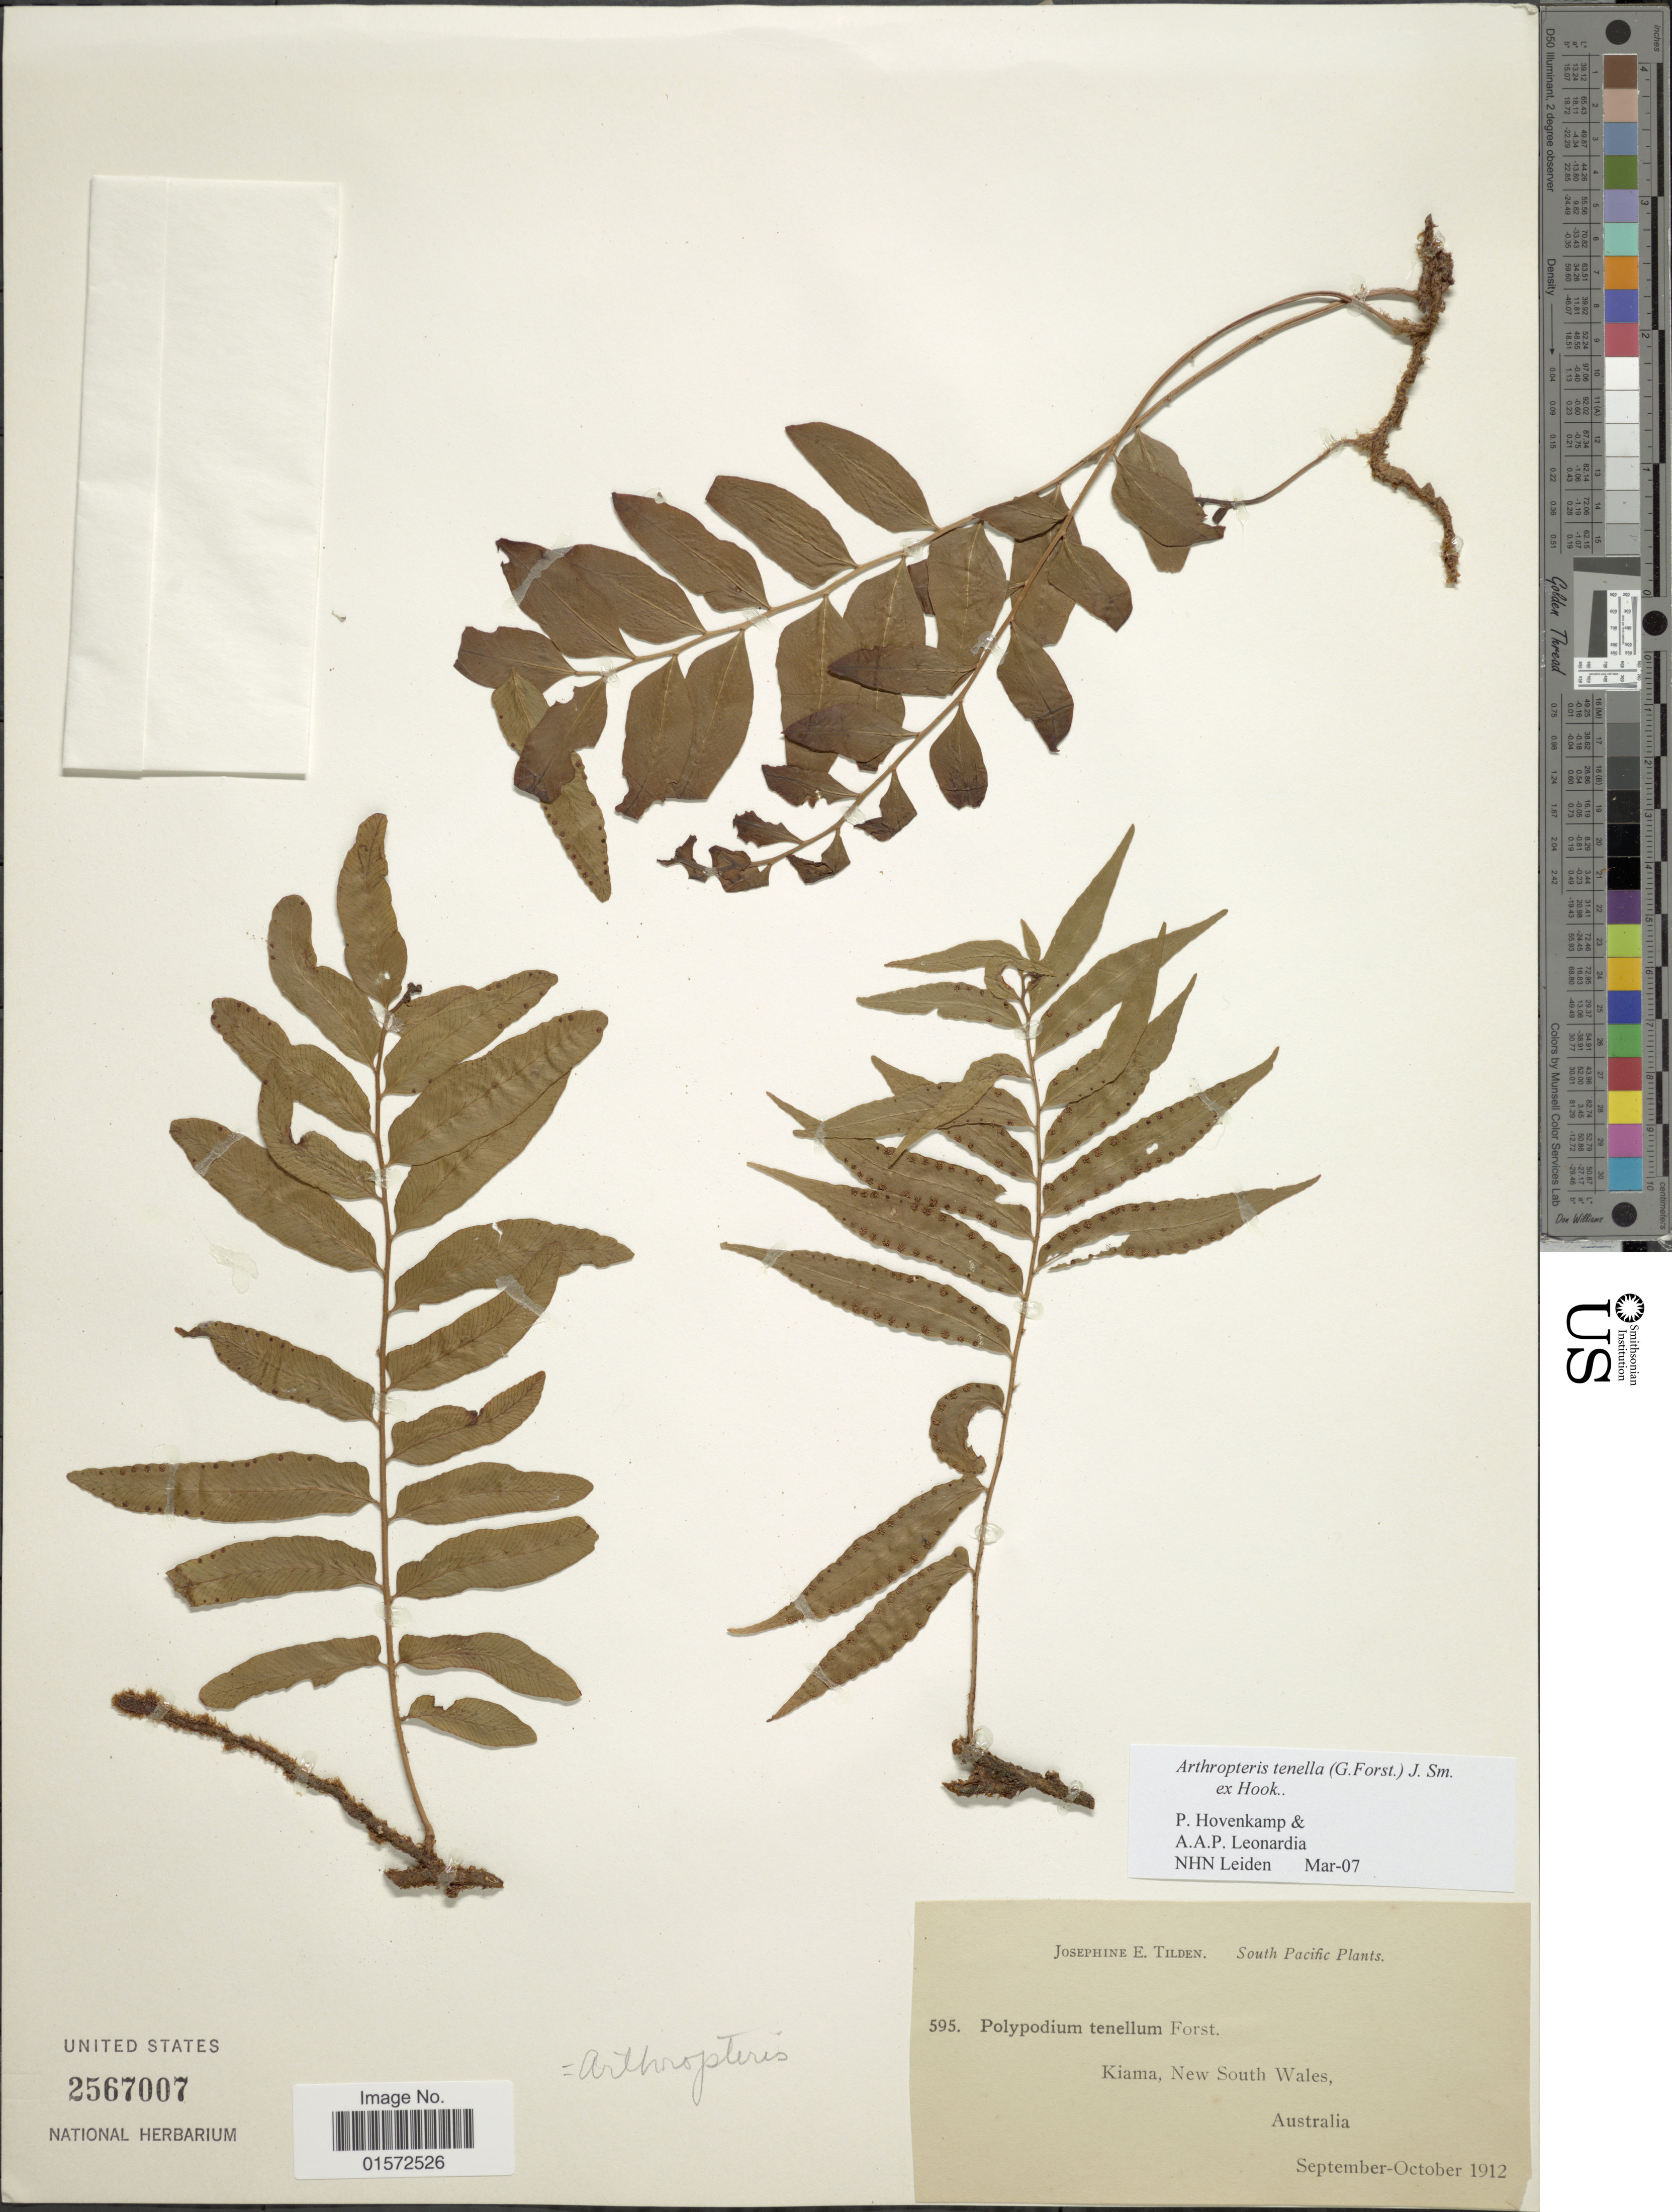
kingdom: Plantae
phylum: Tracheophyta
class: Polypodiopsida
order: Polypodiales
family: Tectariaceae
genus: Arthropteris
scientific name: Arthropteris tenella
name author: (G. Forst.) J. Sm. ex Hook. f.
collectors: J. E. Tilden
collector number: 595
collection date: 1912-09/1912-10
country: Australia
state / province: New South Wales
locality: Kiama, New South Wales, Australia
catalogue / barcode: US 2567007